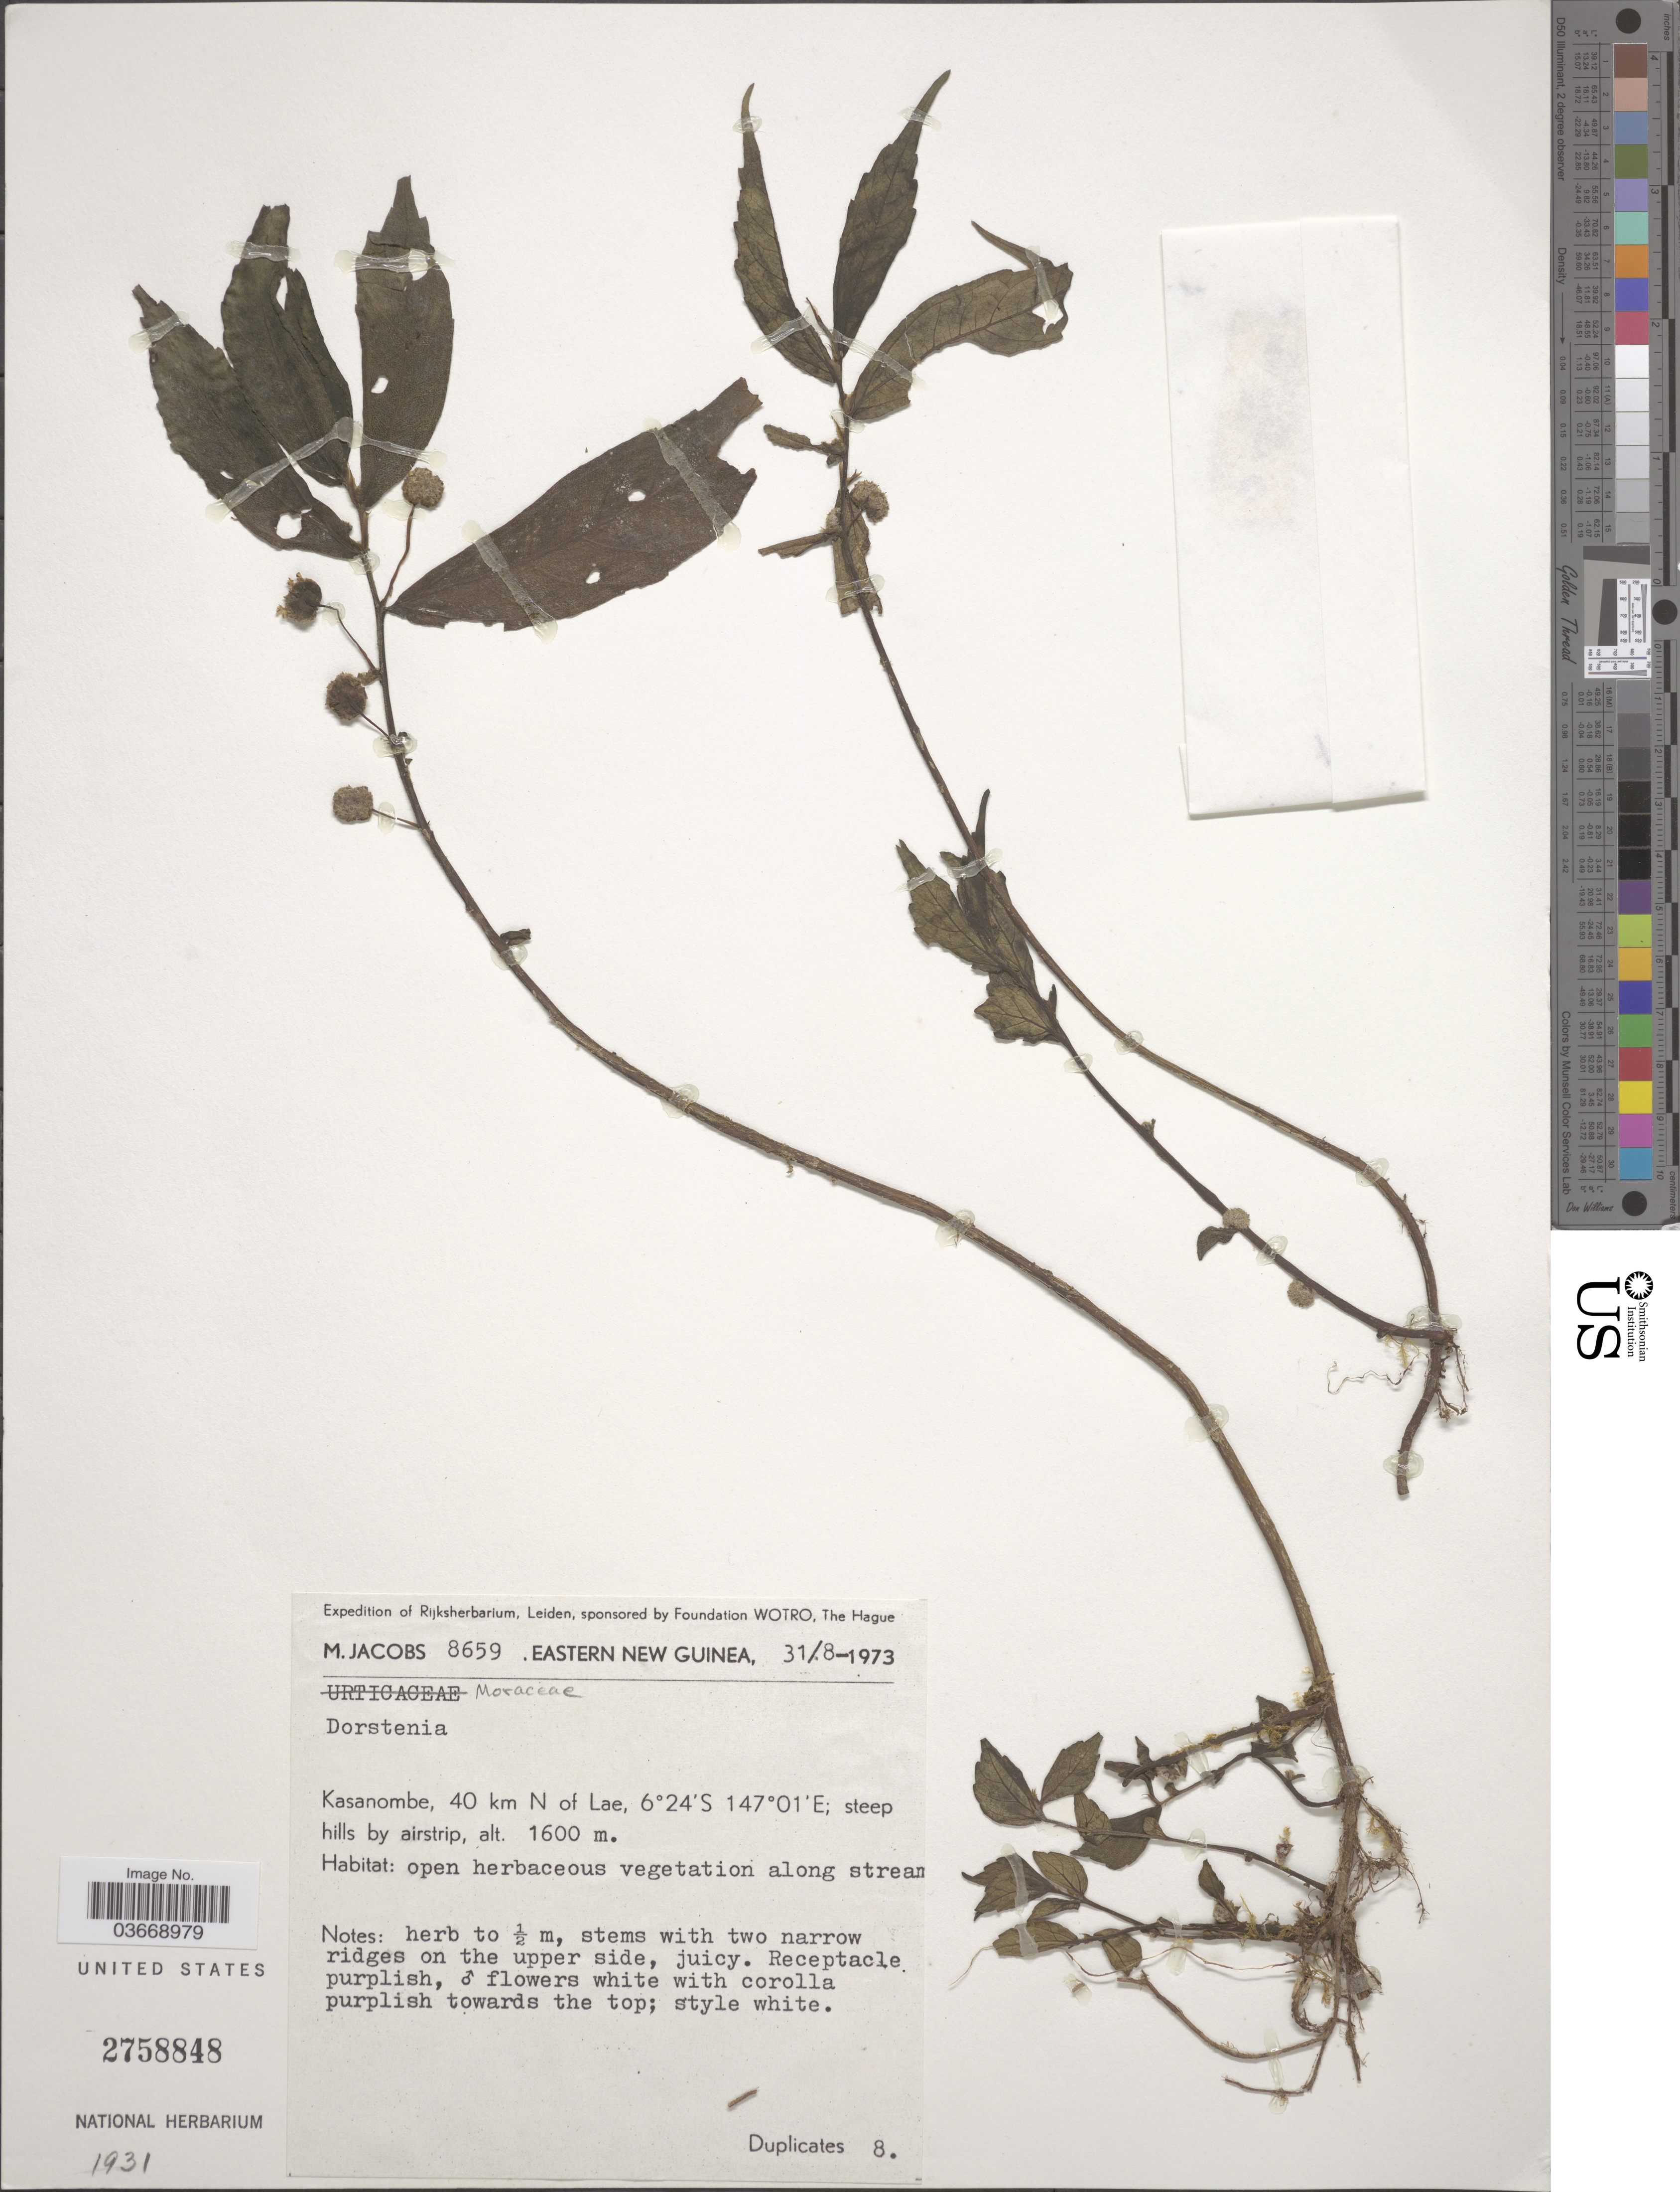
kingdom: Plantae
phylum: Tracheophyta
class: Magnoliopsida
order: Rosales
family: Moraceae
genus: Dorstenia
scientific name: Dorstenia sp.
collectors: M. Jacobs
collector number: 8659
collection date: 1973-08-31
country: Papua New Guinea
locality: Eastern New Guinea. Kasanombe, 40 km NE of Lae, steep hills by airstrip.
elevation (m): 1600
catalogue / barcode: US 2758848